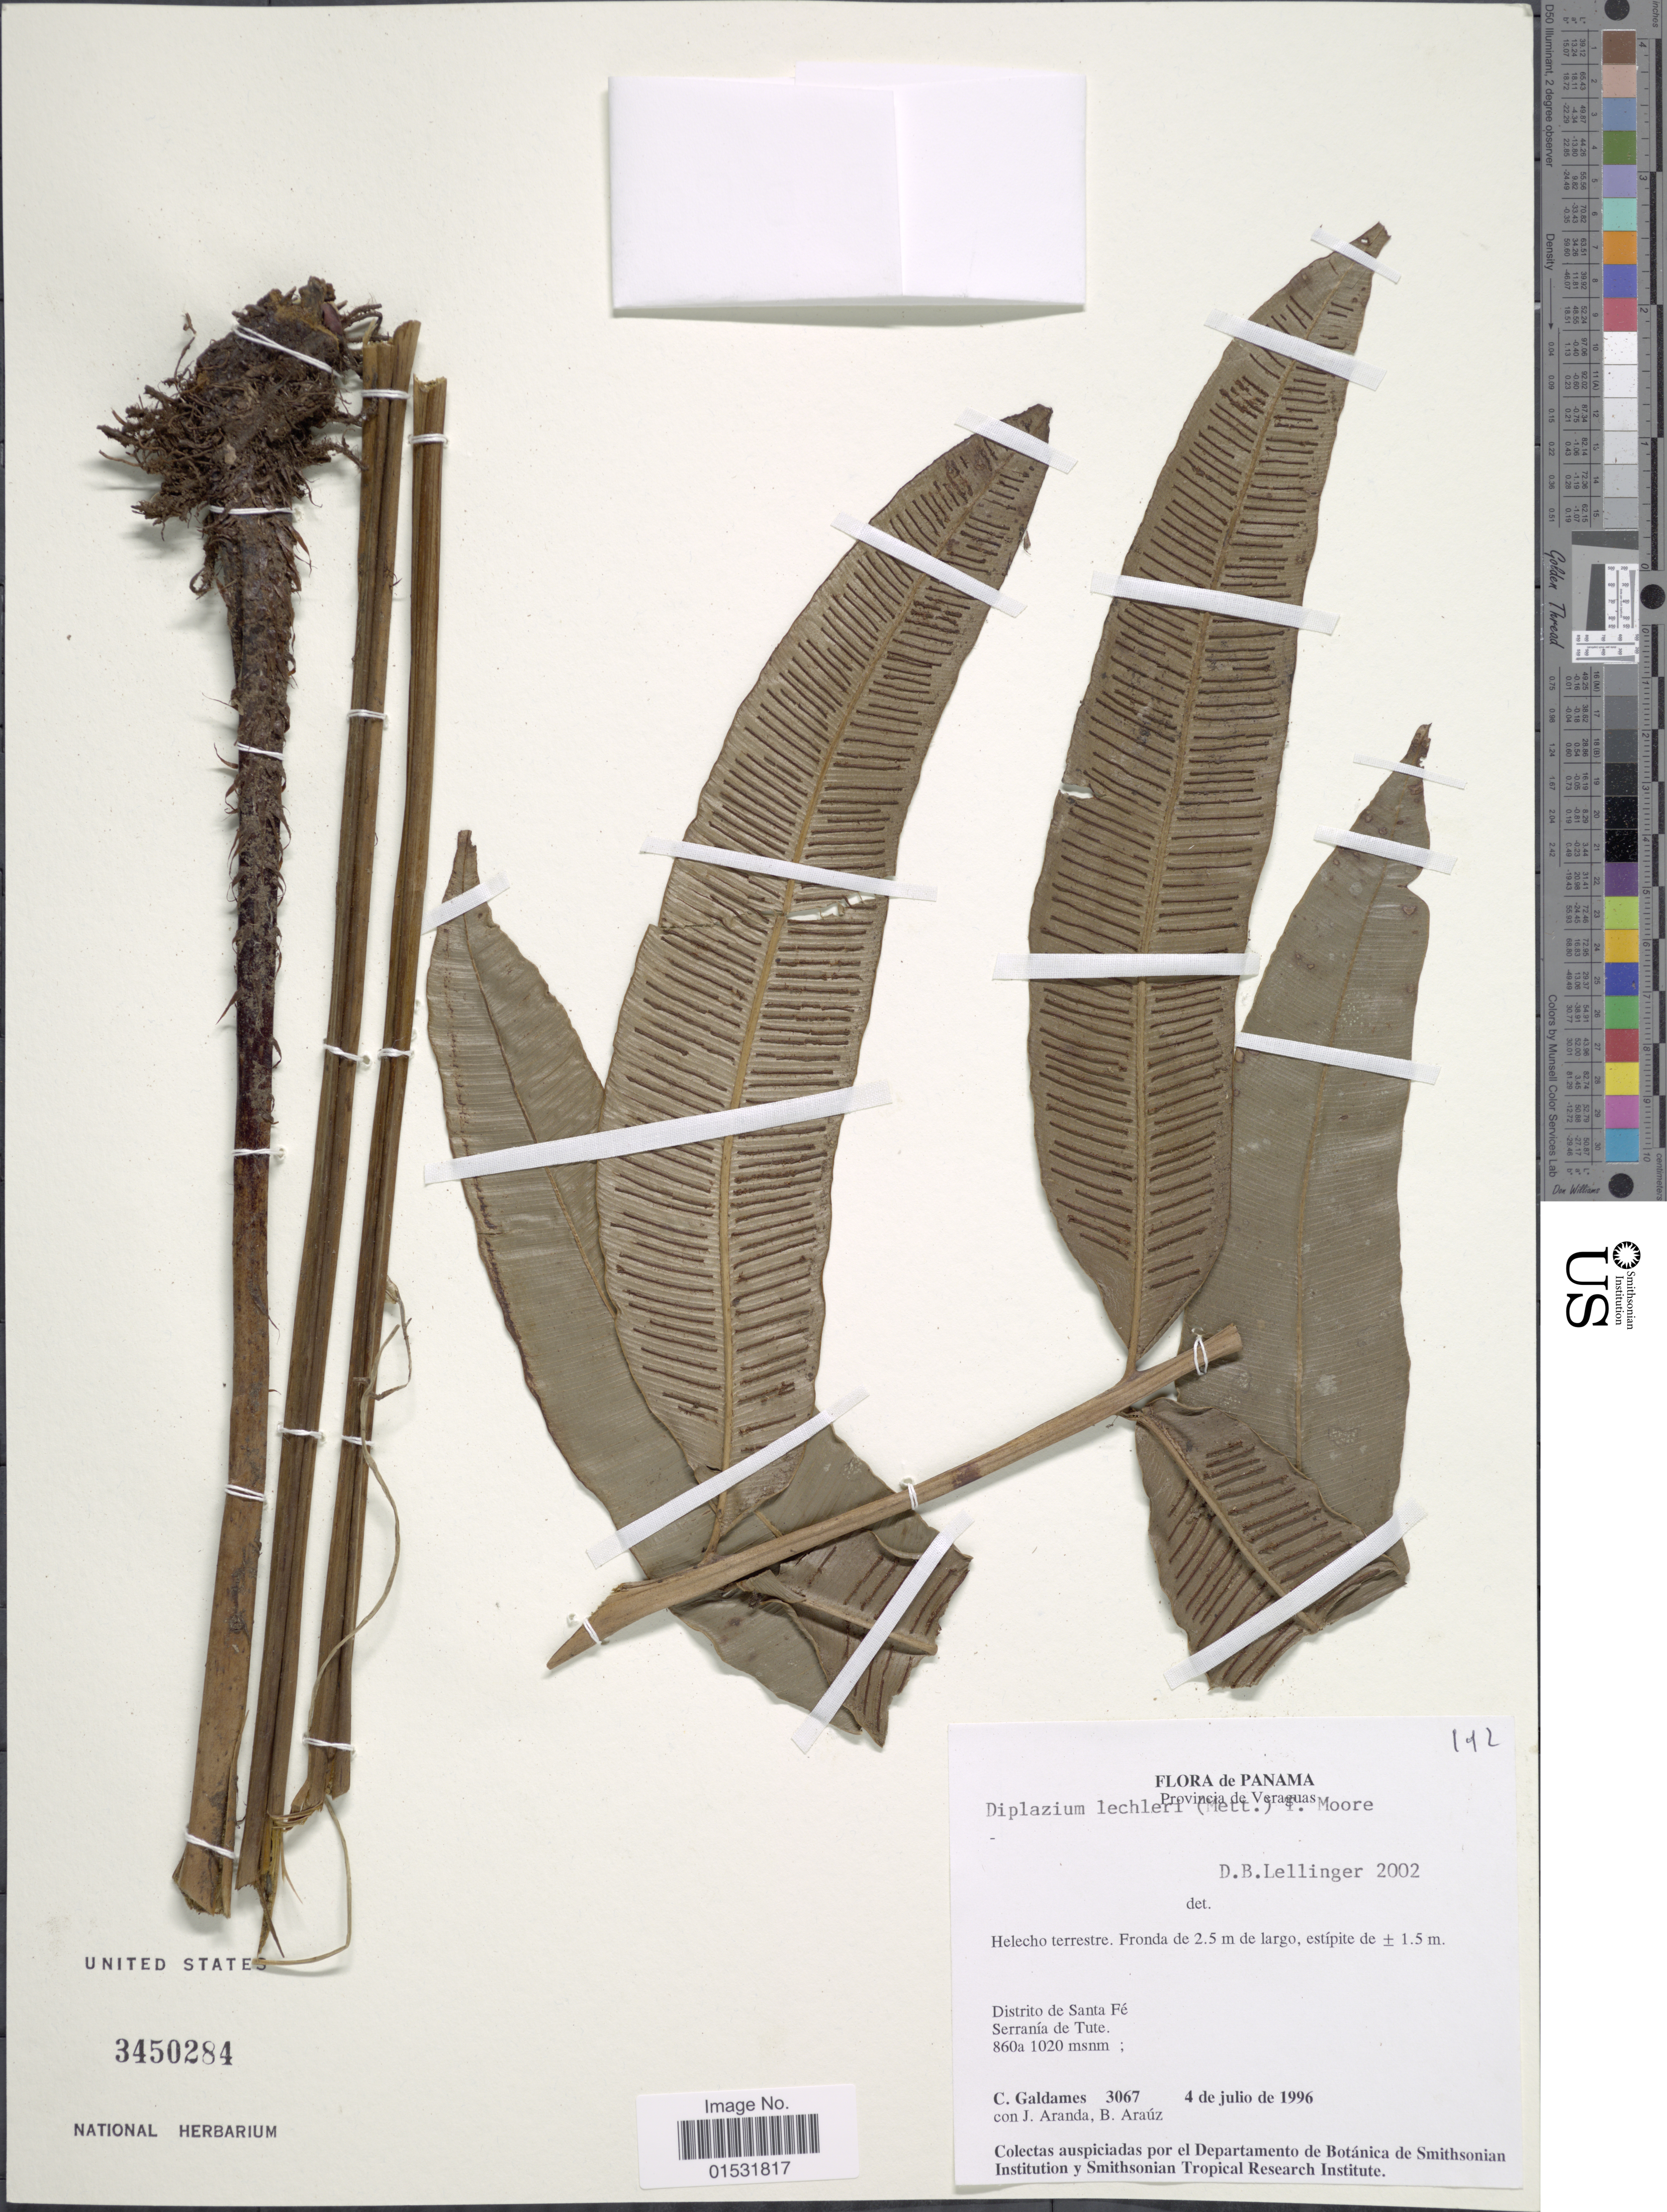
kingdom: Plantae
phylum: Tracheophyta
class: Polypodiopsida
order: Polypodiales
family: Desmophlebiaceae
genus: Desmophlebium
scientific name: Desmophlebium lechleri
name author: (Mett.) Mynssen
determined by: Reis, A.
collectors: C. Galdames, J. Aranda & B. Araúz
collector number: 3067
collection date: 1996-07-04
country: Panama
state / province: Veraguas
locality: Distrito de Santa Fé. Serranía de Tute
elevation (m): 860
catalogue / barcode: US 3450284